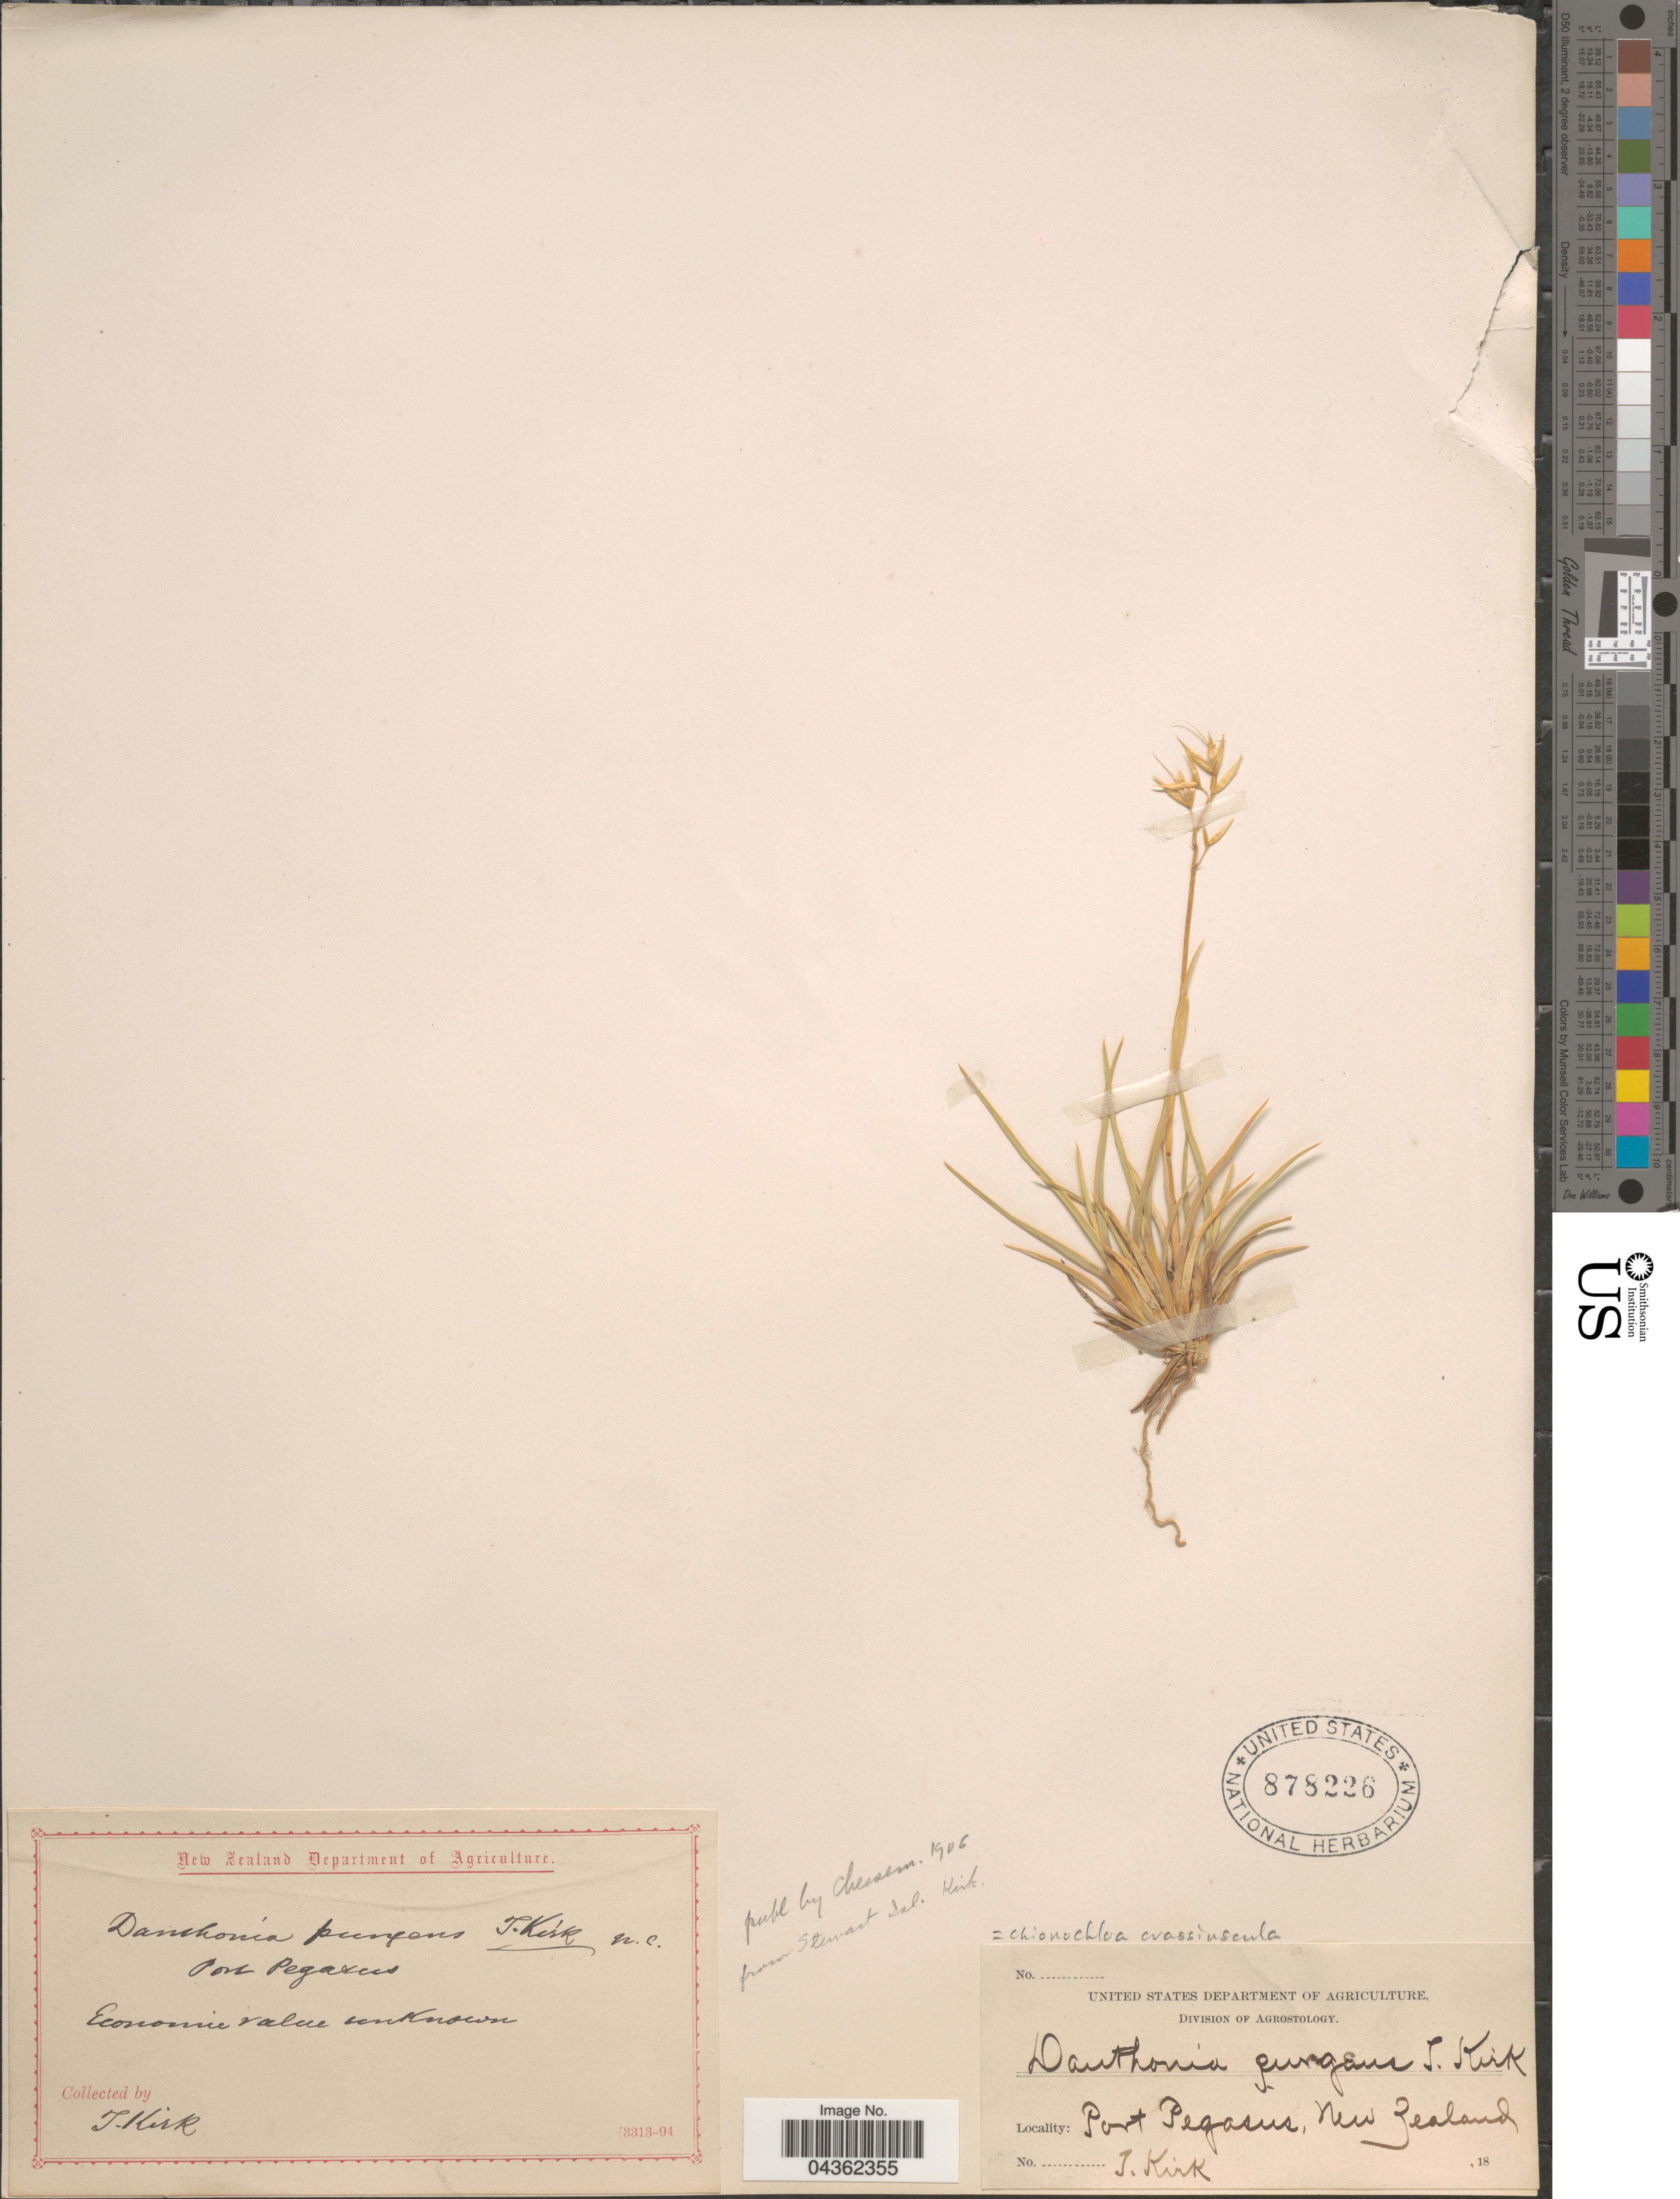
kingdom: Plantae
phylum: Tracheophyta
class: Liliopsida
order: Poales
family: Poaceae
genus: Chionochloa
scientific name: Chionochloa crassiuscula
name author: (Kirk) Zotov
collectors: T. Kirk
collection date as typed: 18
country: New Zealand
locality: Port Pegasus.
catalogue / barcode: US 878226